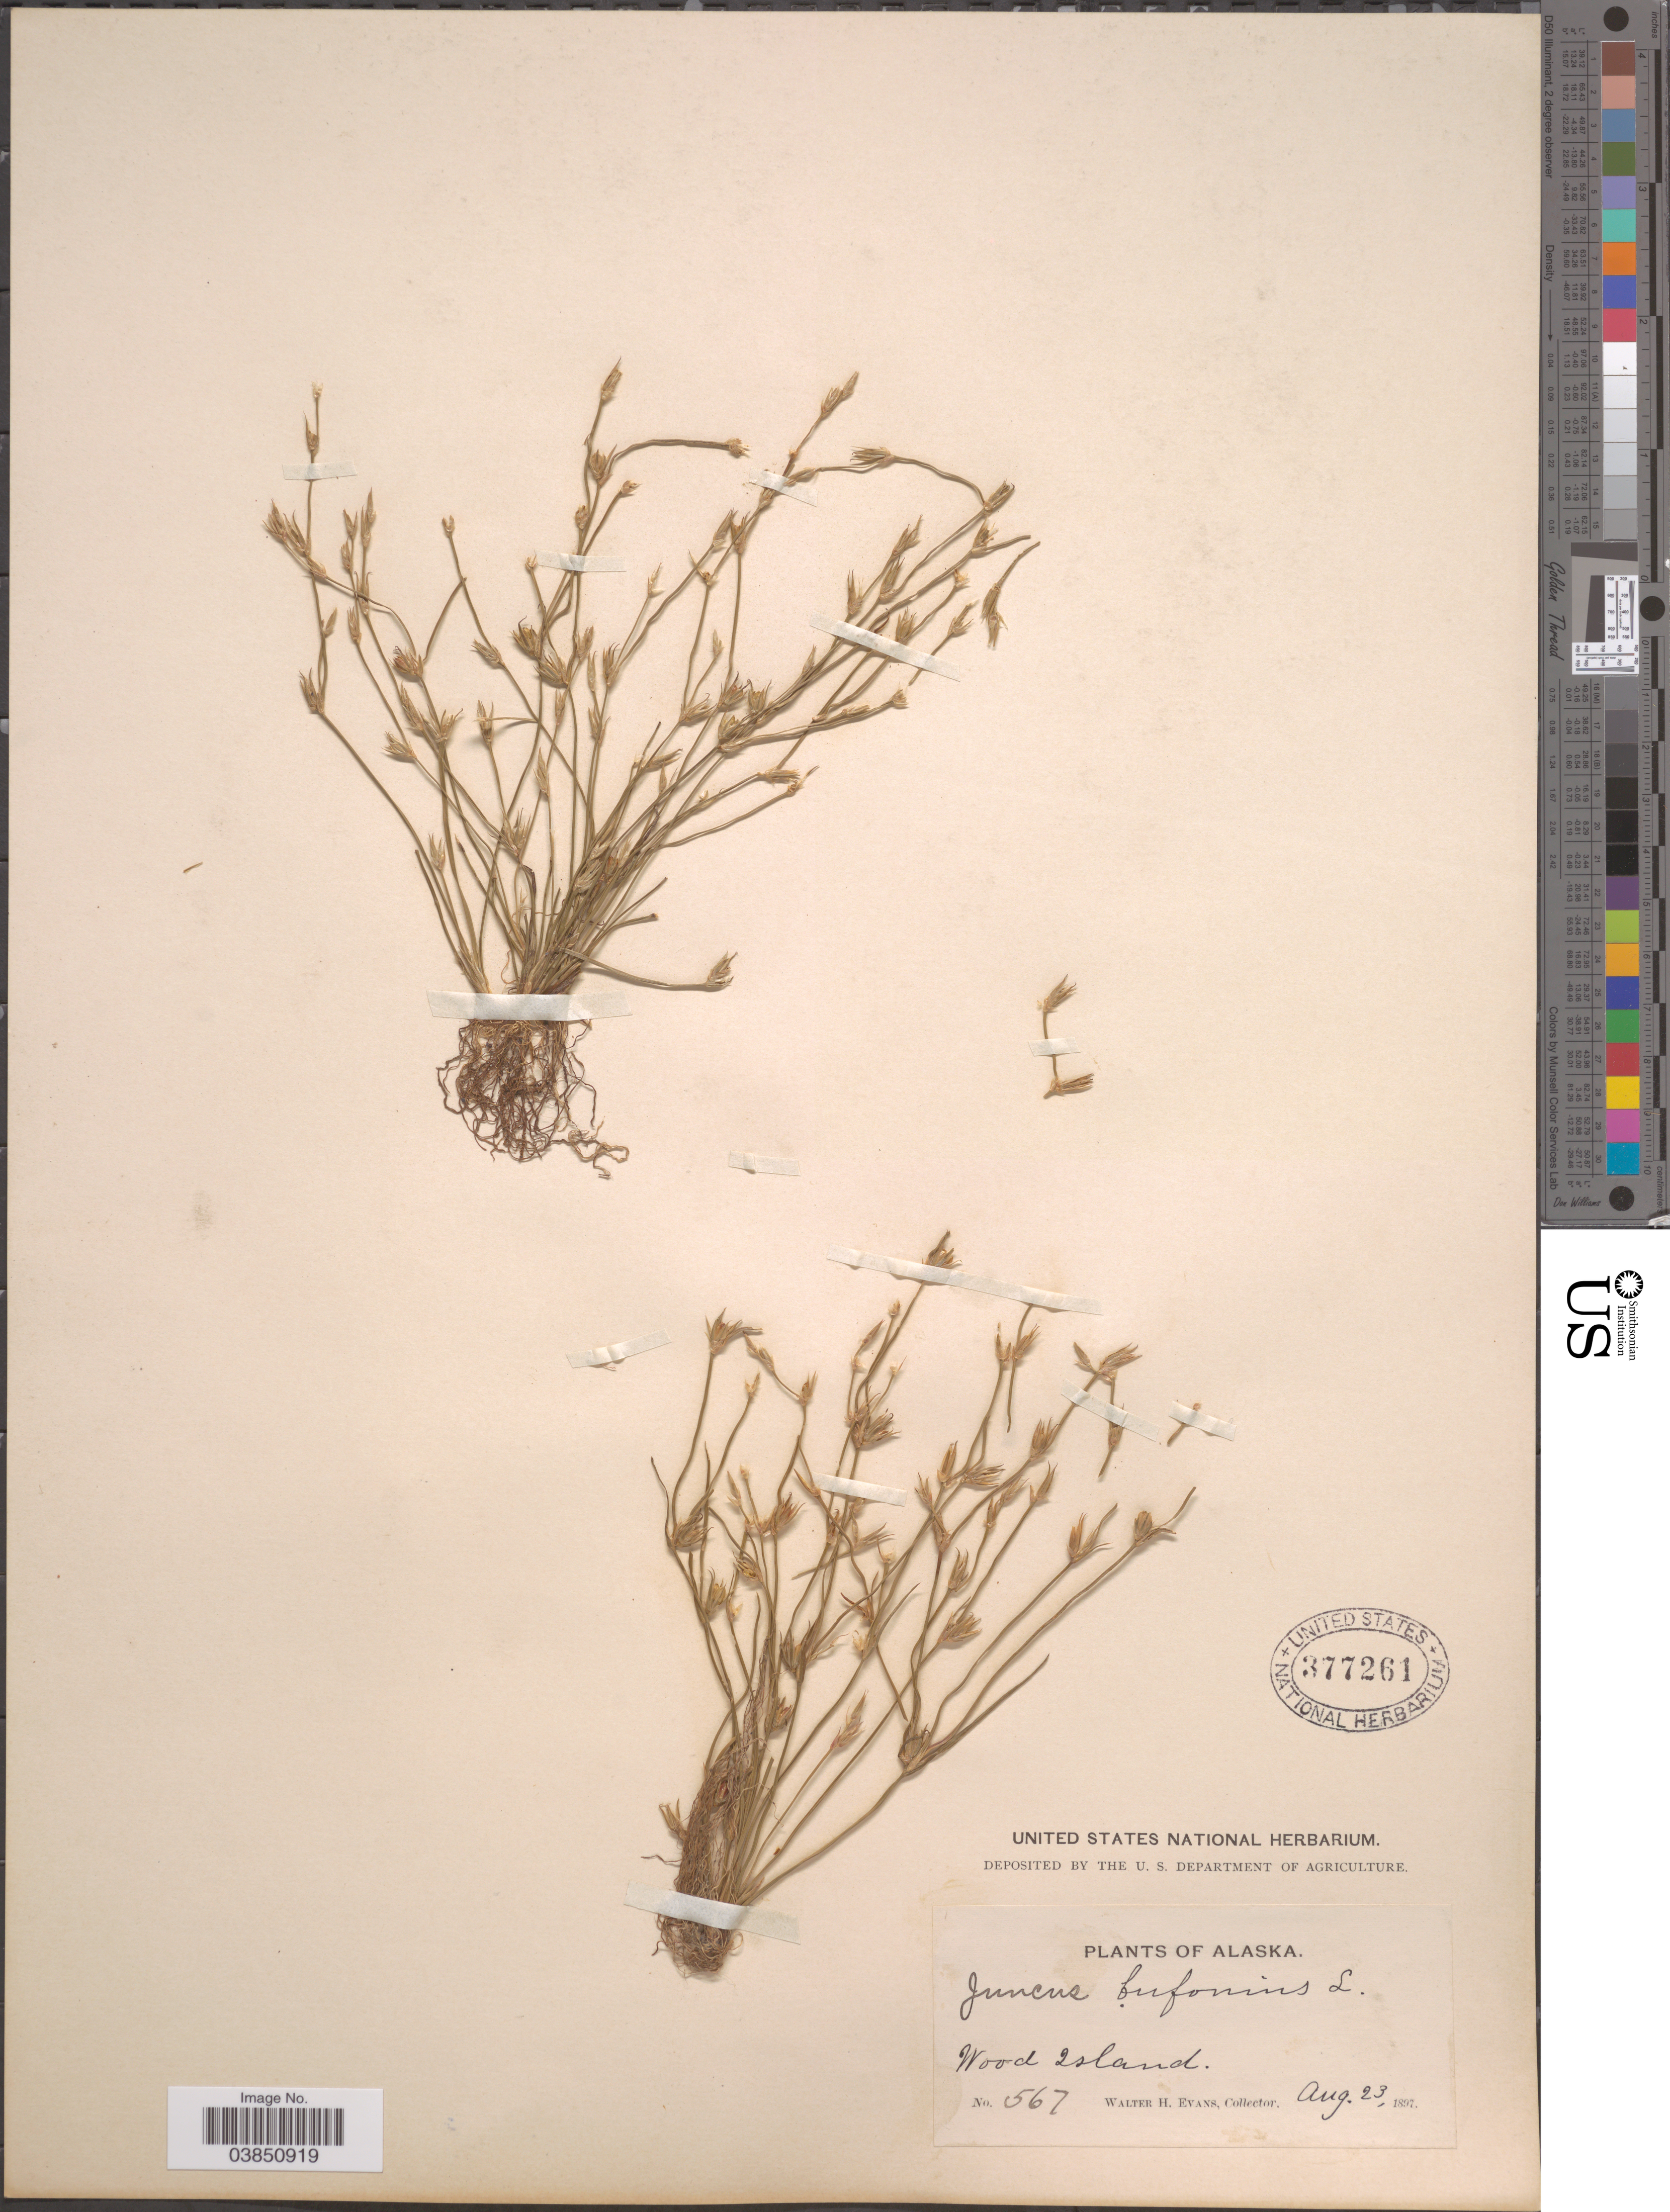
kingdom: Plantae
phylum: Tracheophyta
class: Liliopsida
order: Poales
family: Juncaceae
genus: Juncus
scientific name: Juncus bufonius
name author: L.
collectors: W. H. Evans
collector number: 567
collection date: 1897-08-23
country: United States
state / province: Alaska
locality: Wood Island.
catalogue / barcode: US 377261